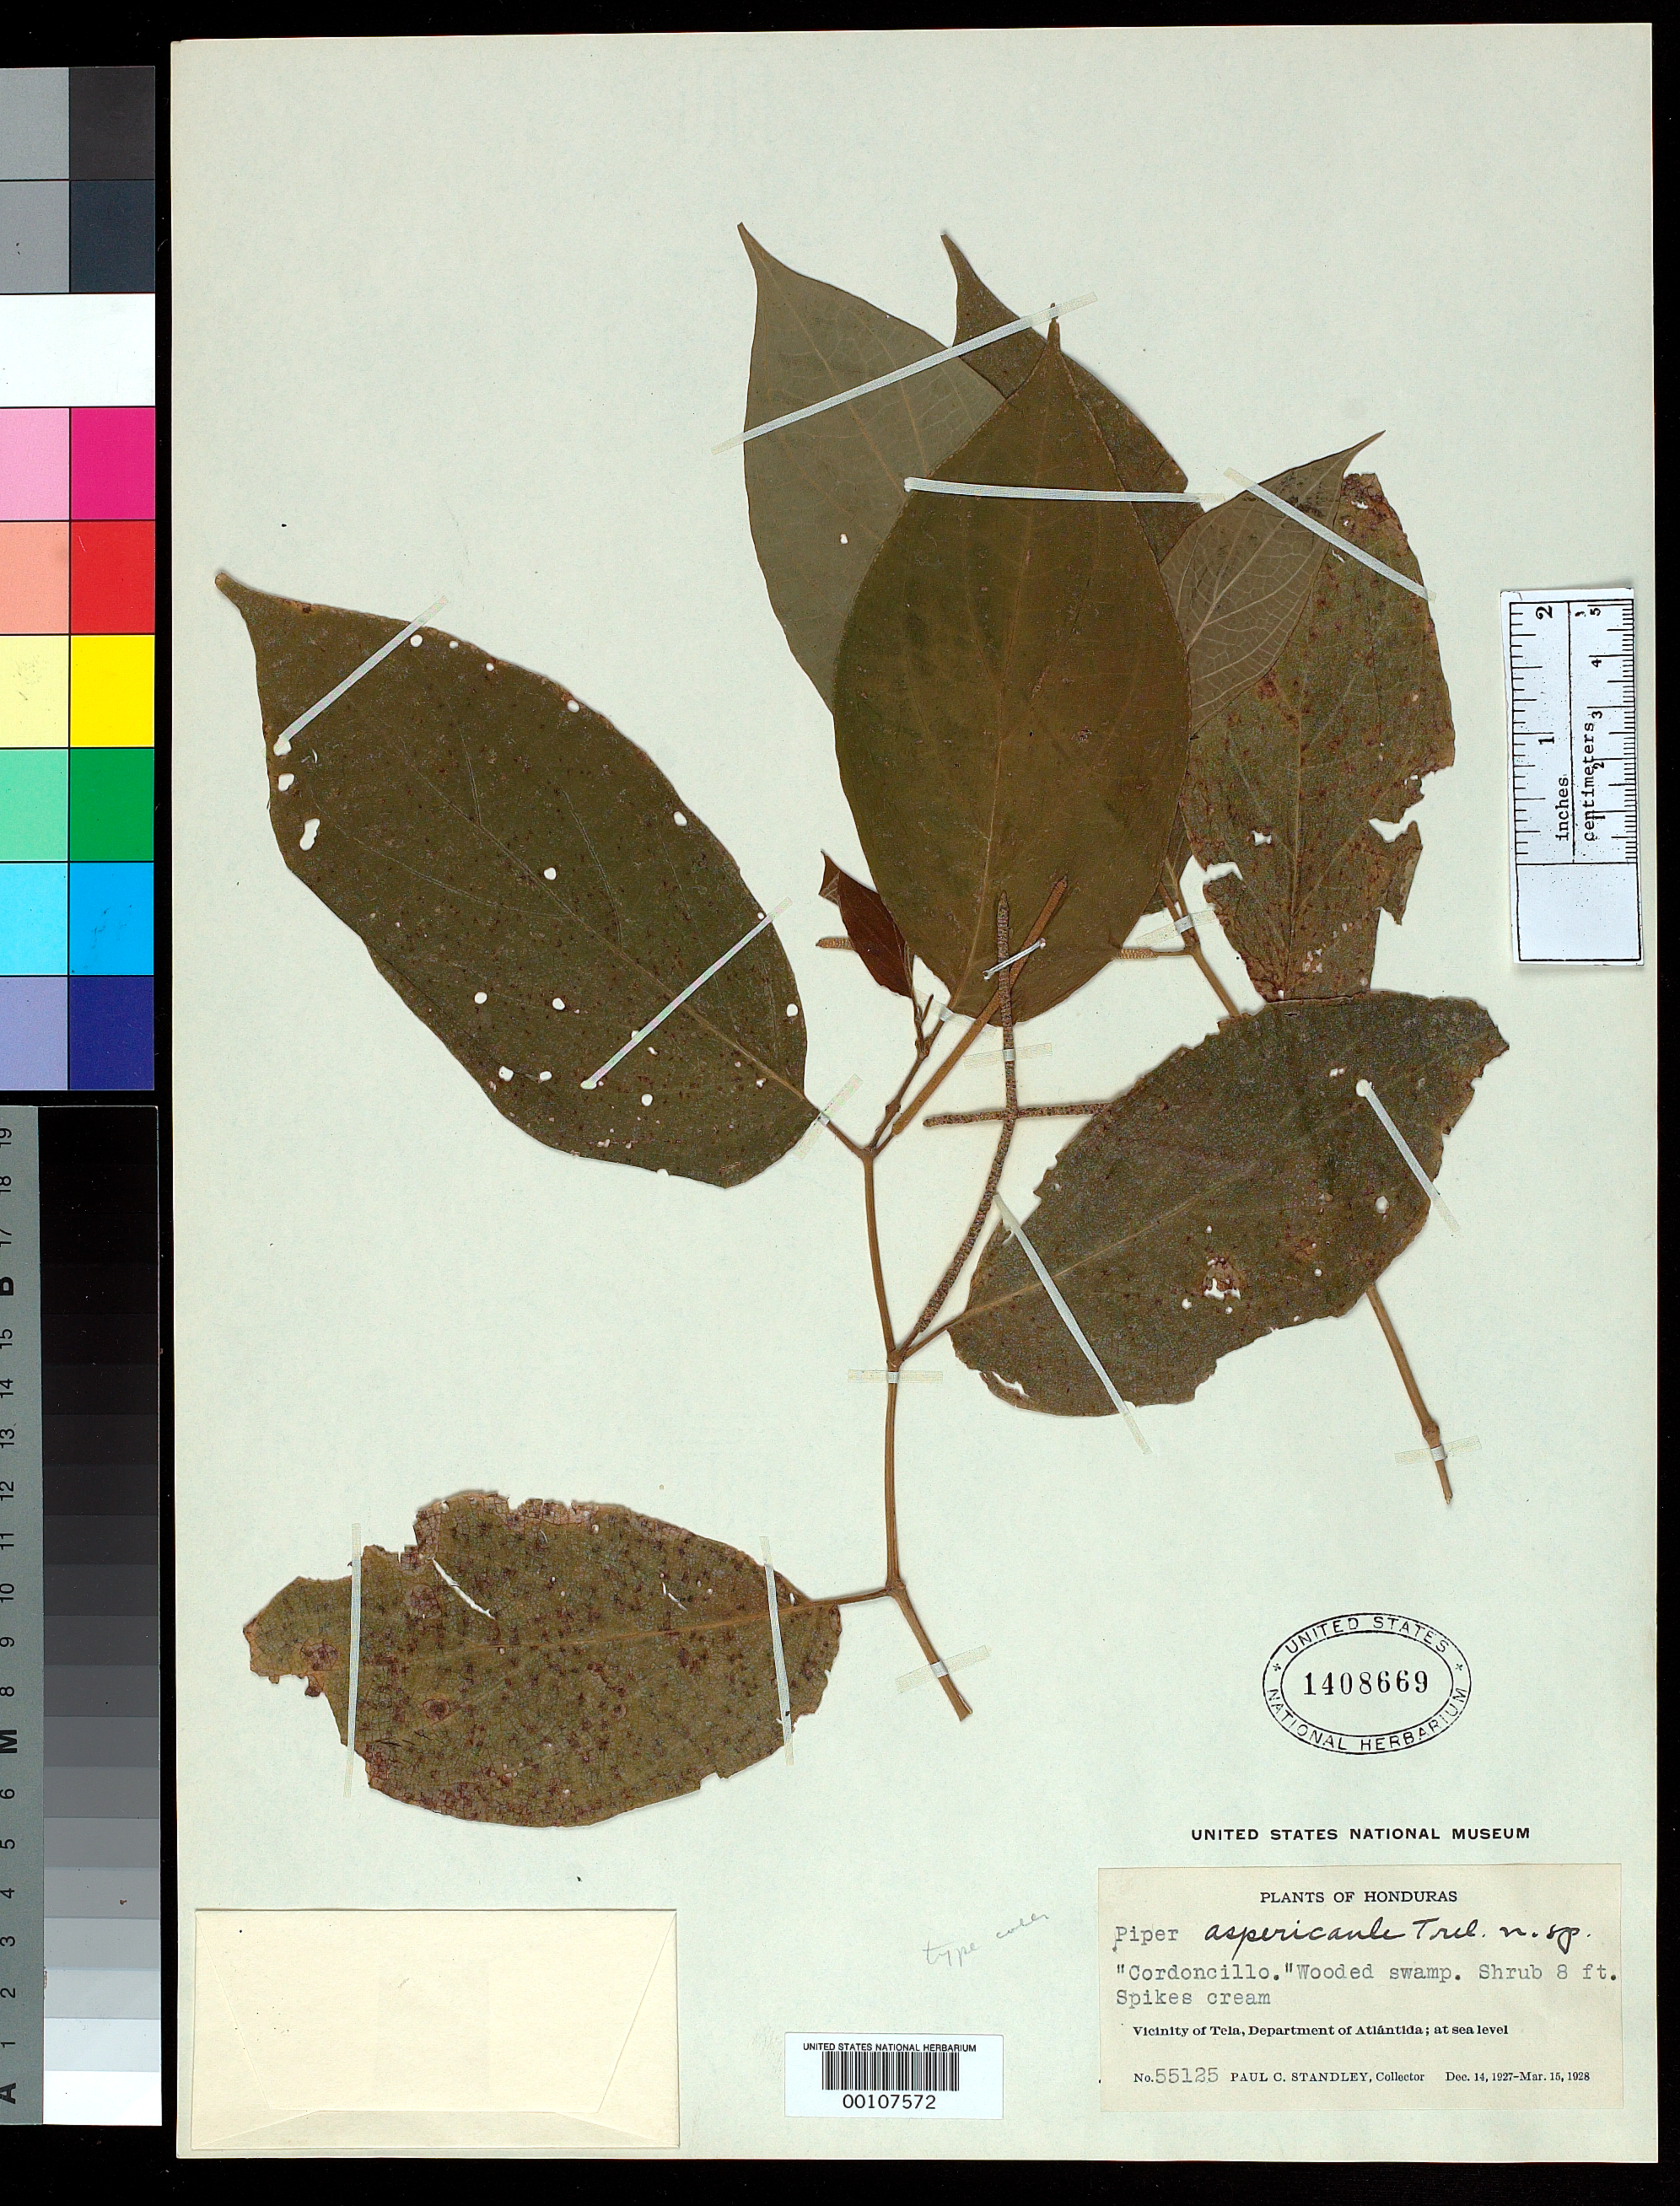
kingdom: Plantae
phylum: Tracheophyta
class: Magnoliopsida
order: Piperales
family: Piperaceae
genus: Piper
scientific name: Piper aspericaule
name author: Trel.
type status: Isotype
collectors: P. C. Standley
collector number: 55125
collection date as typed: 27 Jan 1928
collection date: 1928-01-27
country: Honduras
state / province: Atlántida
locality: SW of La Ceiba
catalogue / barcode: US 1408669